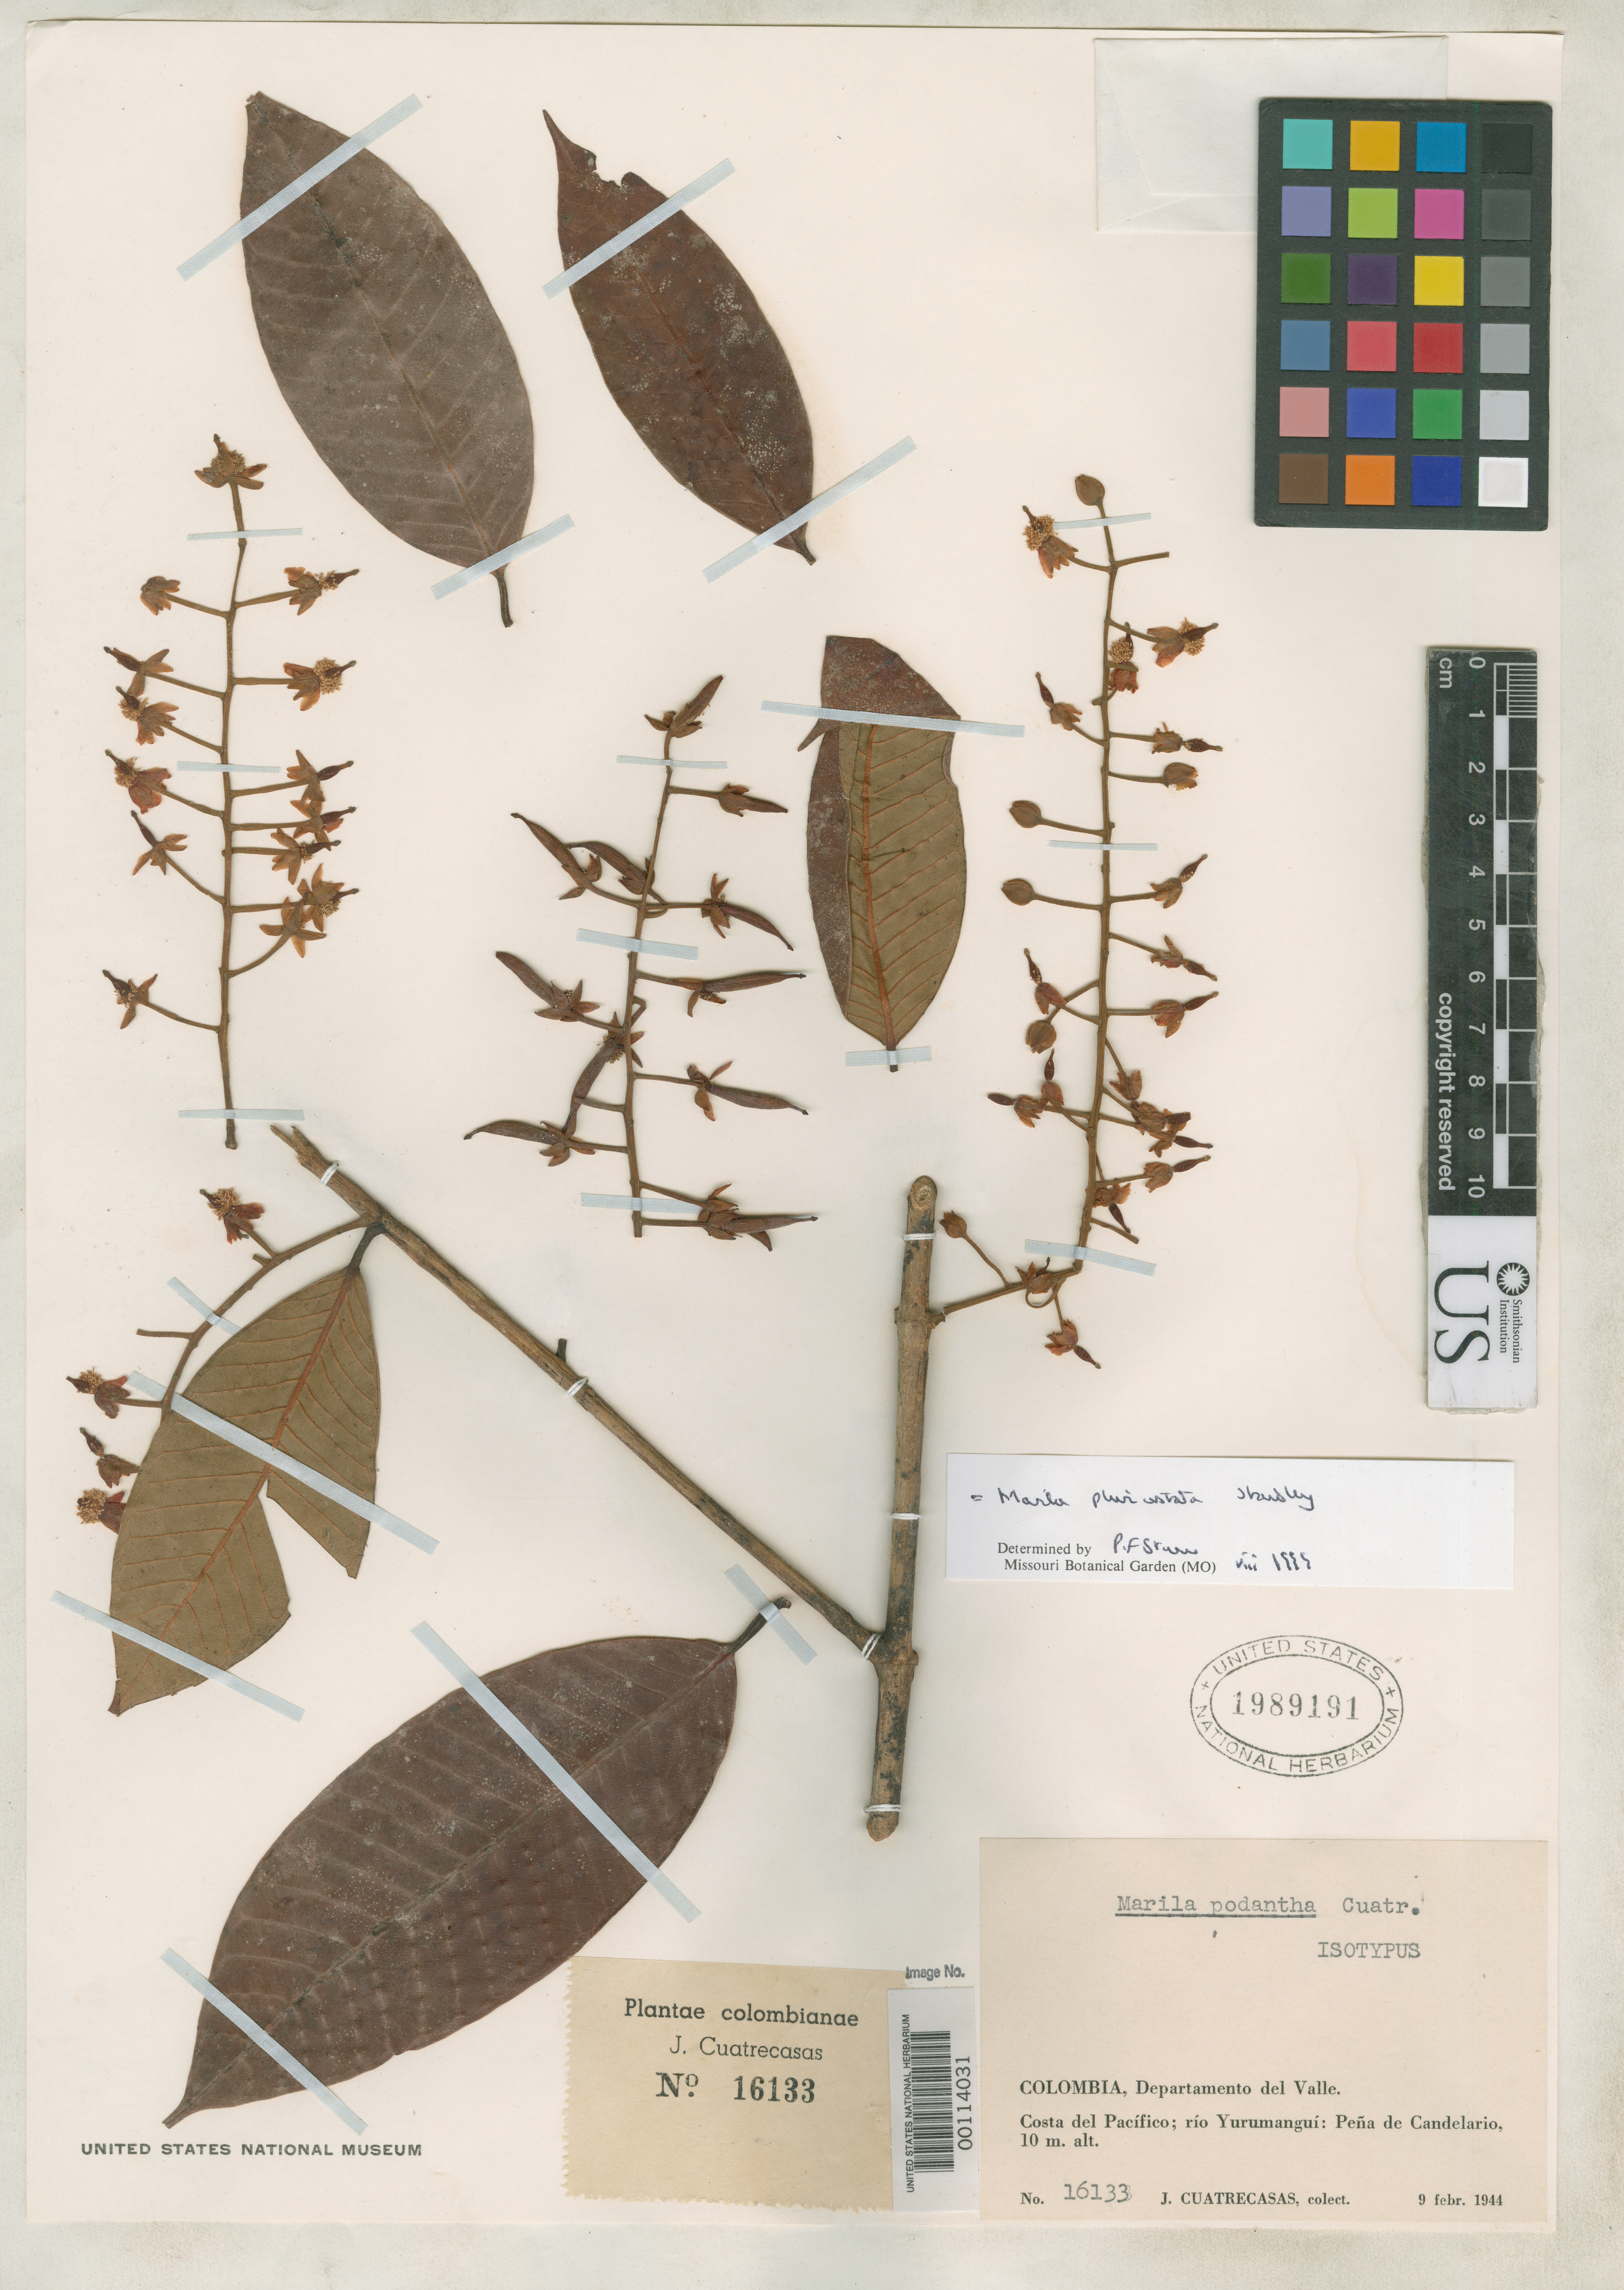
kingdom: Plantae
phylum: Tracheophyta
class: Magnoliopsida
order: Malpighiales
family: Calophyllaceae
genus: Marila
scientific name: Marila podantha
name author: Cuatrec.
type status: Isotype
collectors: J. Cuatrecasas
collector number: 16133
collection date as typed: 09 Feb 1944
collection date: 1944-02-09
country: Colombia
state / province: Valle del Cauca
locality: Rio Yurmangui, Pena de CandelaRio, Costa del Pacifico.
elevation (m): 10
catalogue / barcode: US 1989191